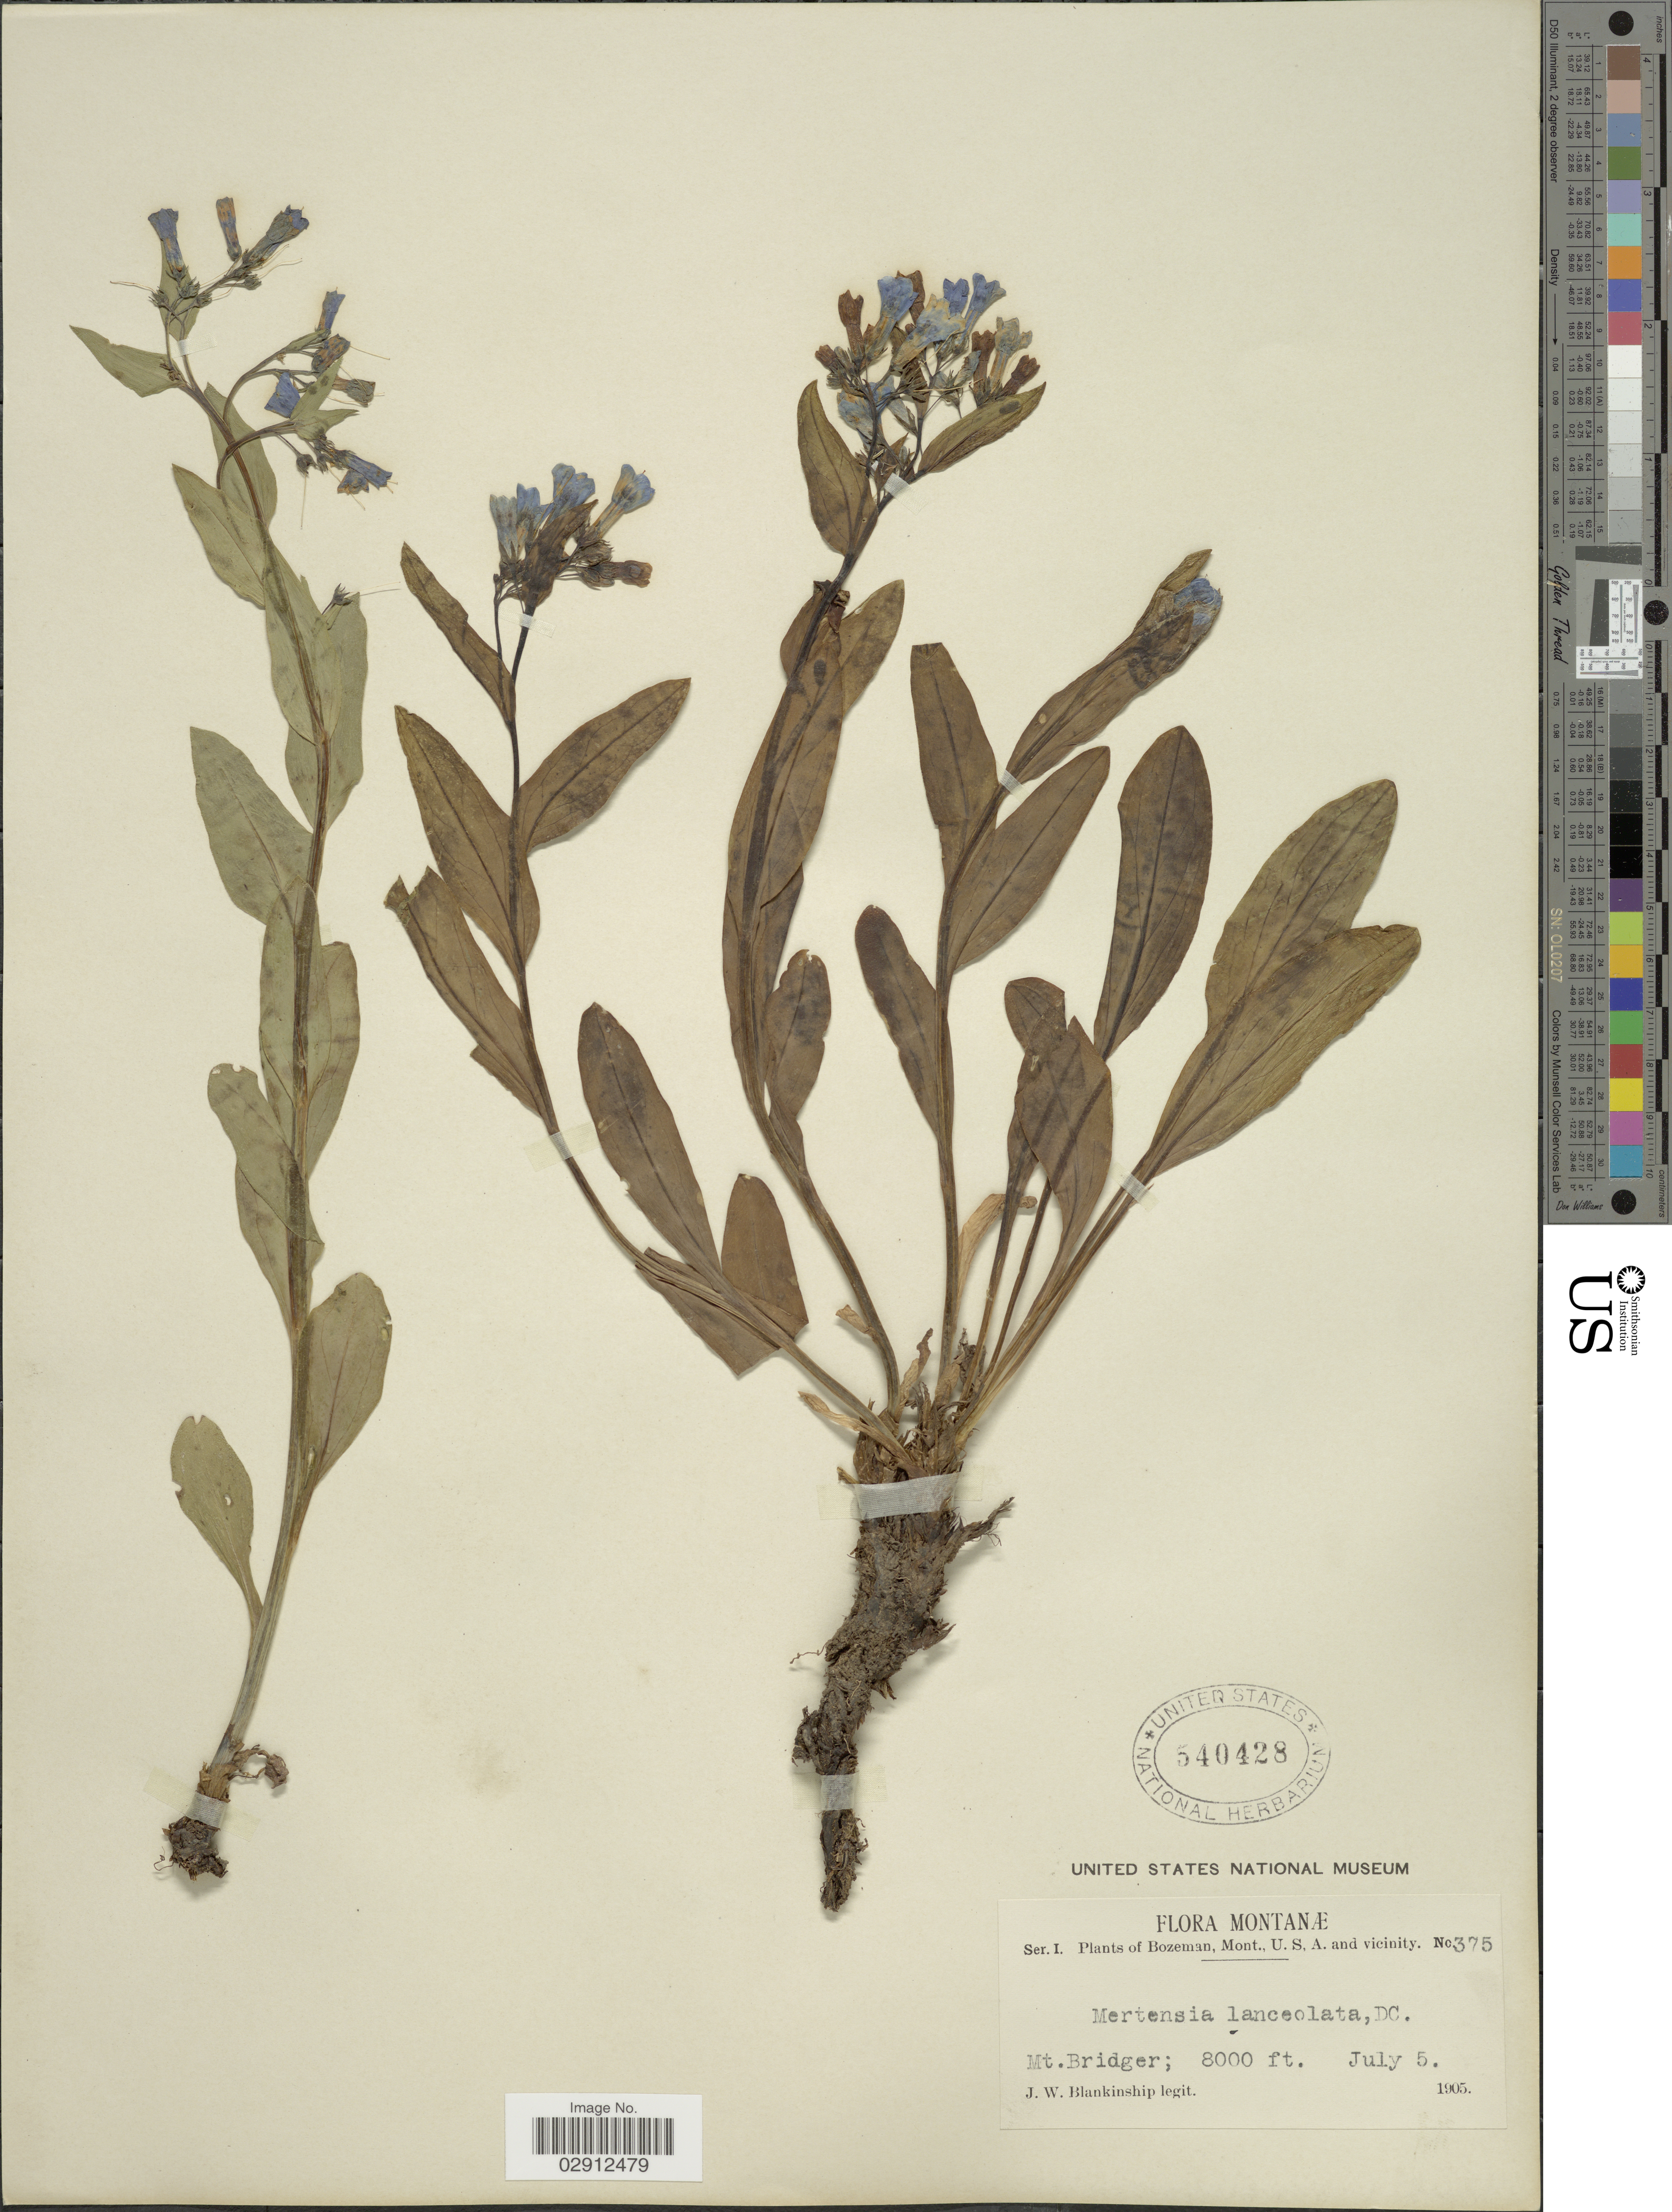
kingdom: Plantae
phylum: Tracheophyta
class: Magnoliopsida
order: Boraginales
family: Boraginaceae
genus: Mertensia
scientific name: Mertensia lanceolata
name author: (Pursh) DC. ex A. DC.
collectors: J. W. Blankinship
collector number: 375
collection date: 1905-07-05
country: United States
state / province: Montana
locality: Mt. Bridger. Bozeman.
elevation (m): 2438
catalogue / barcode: US 540428